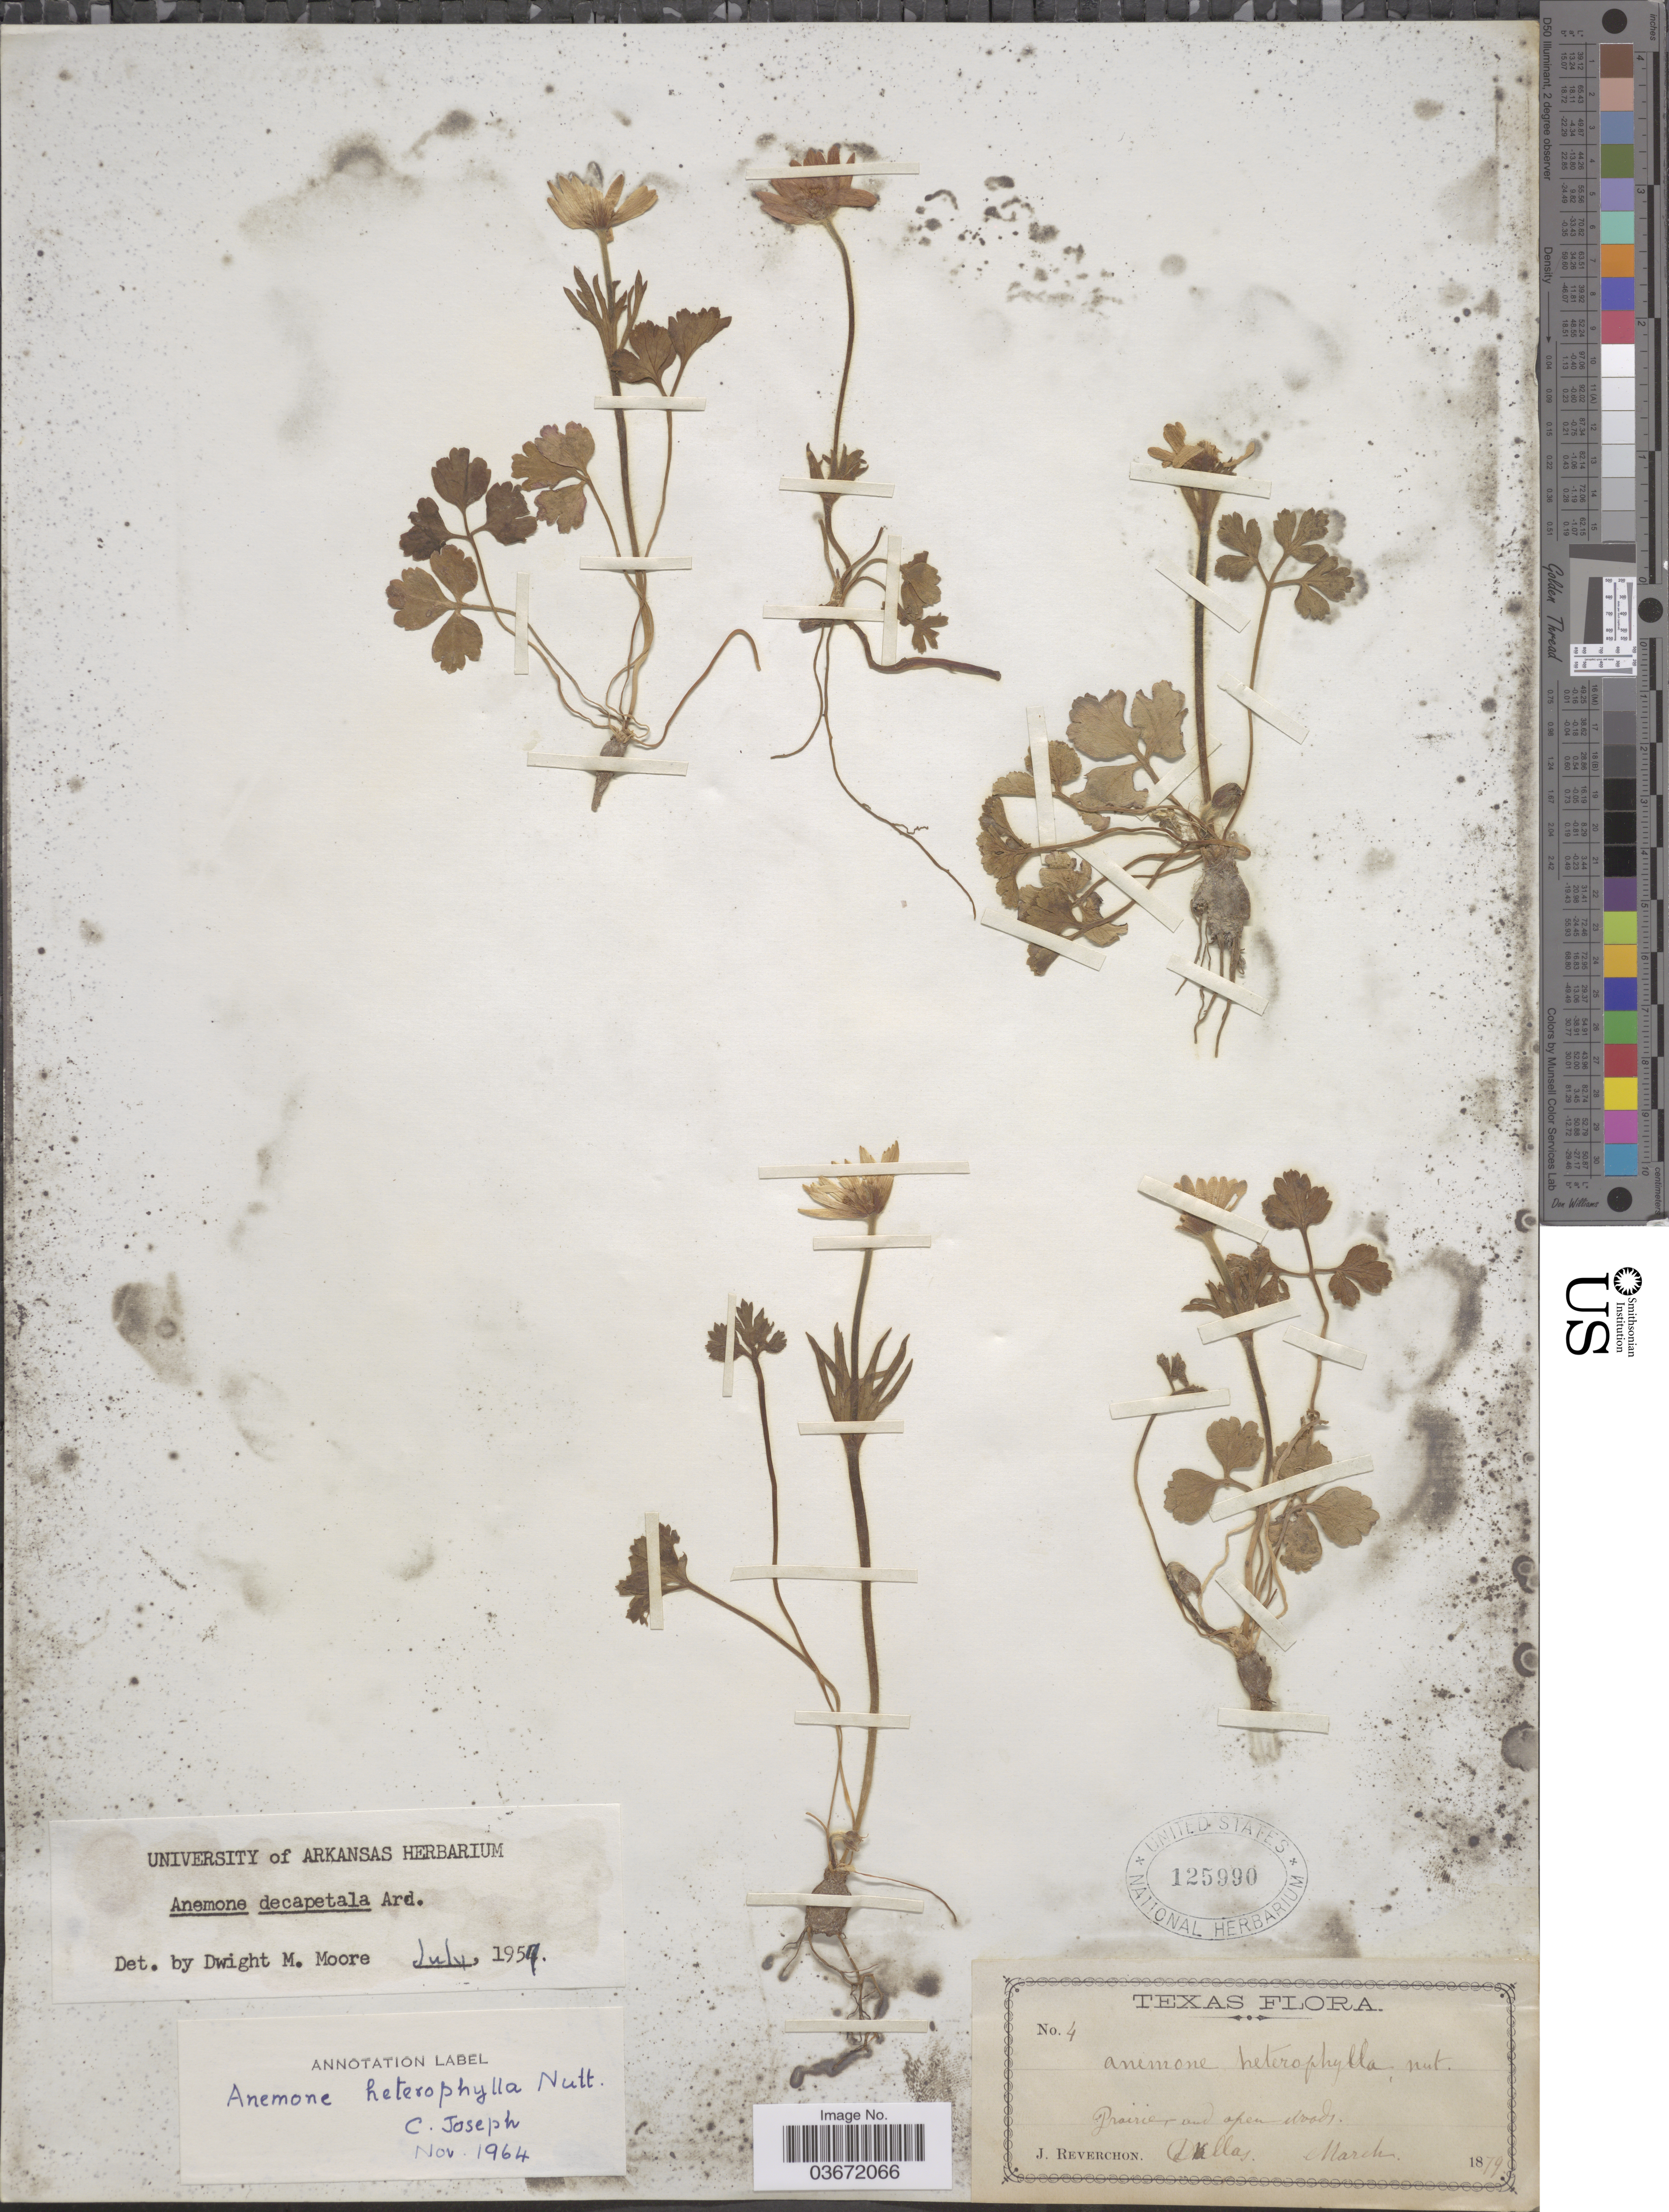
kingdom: Plantae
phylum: Tracheophyta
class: Magnoliopsida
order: Ranunculales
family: Ranunculaceae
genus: Anemone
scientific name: Anemone heterophylla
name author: Nutt. & Alph. Wood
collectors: J. Reverchon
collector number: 4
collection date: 1879-03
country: United States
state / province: Texas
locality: Dallas.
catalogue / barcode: US 125990